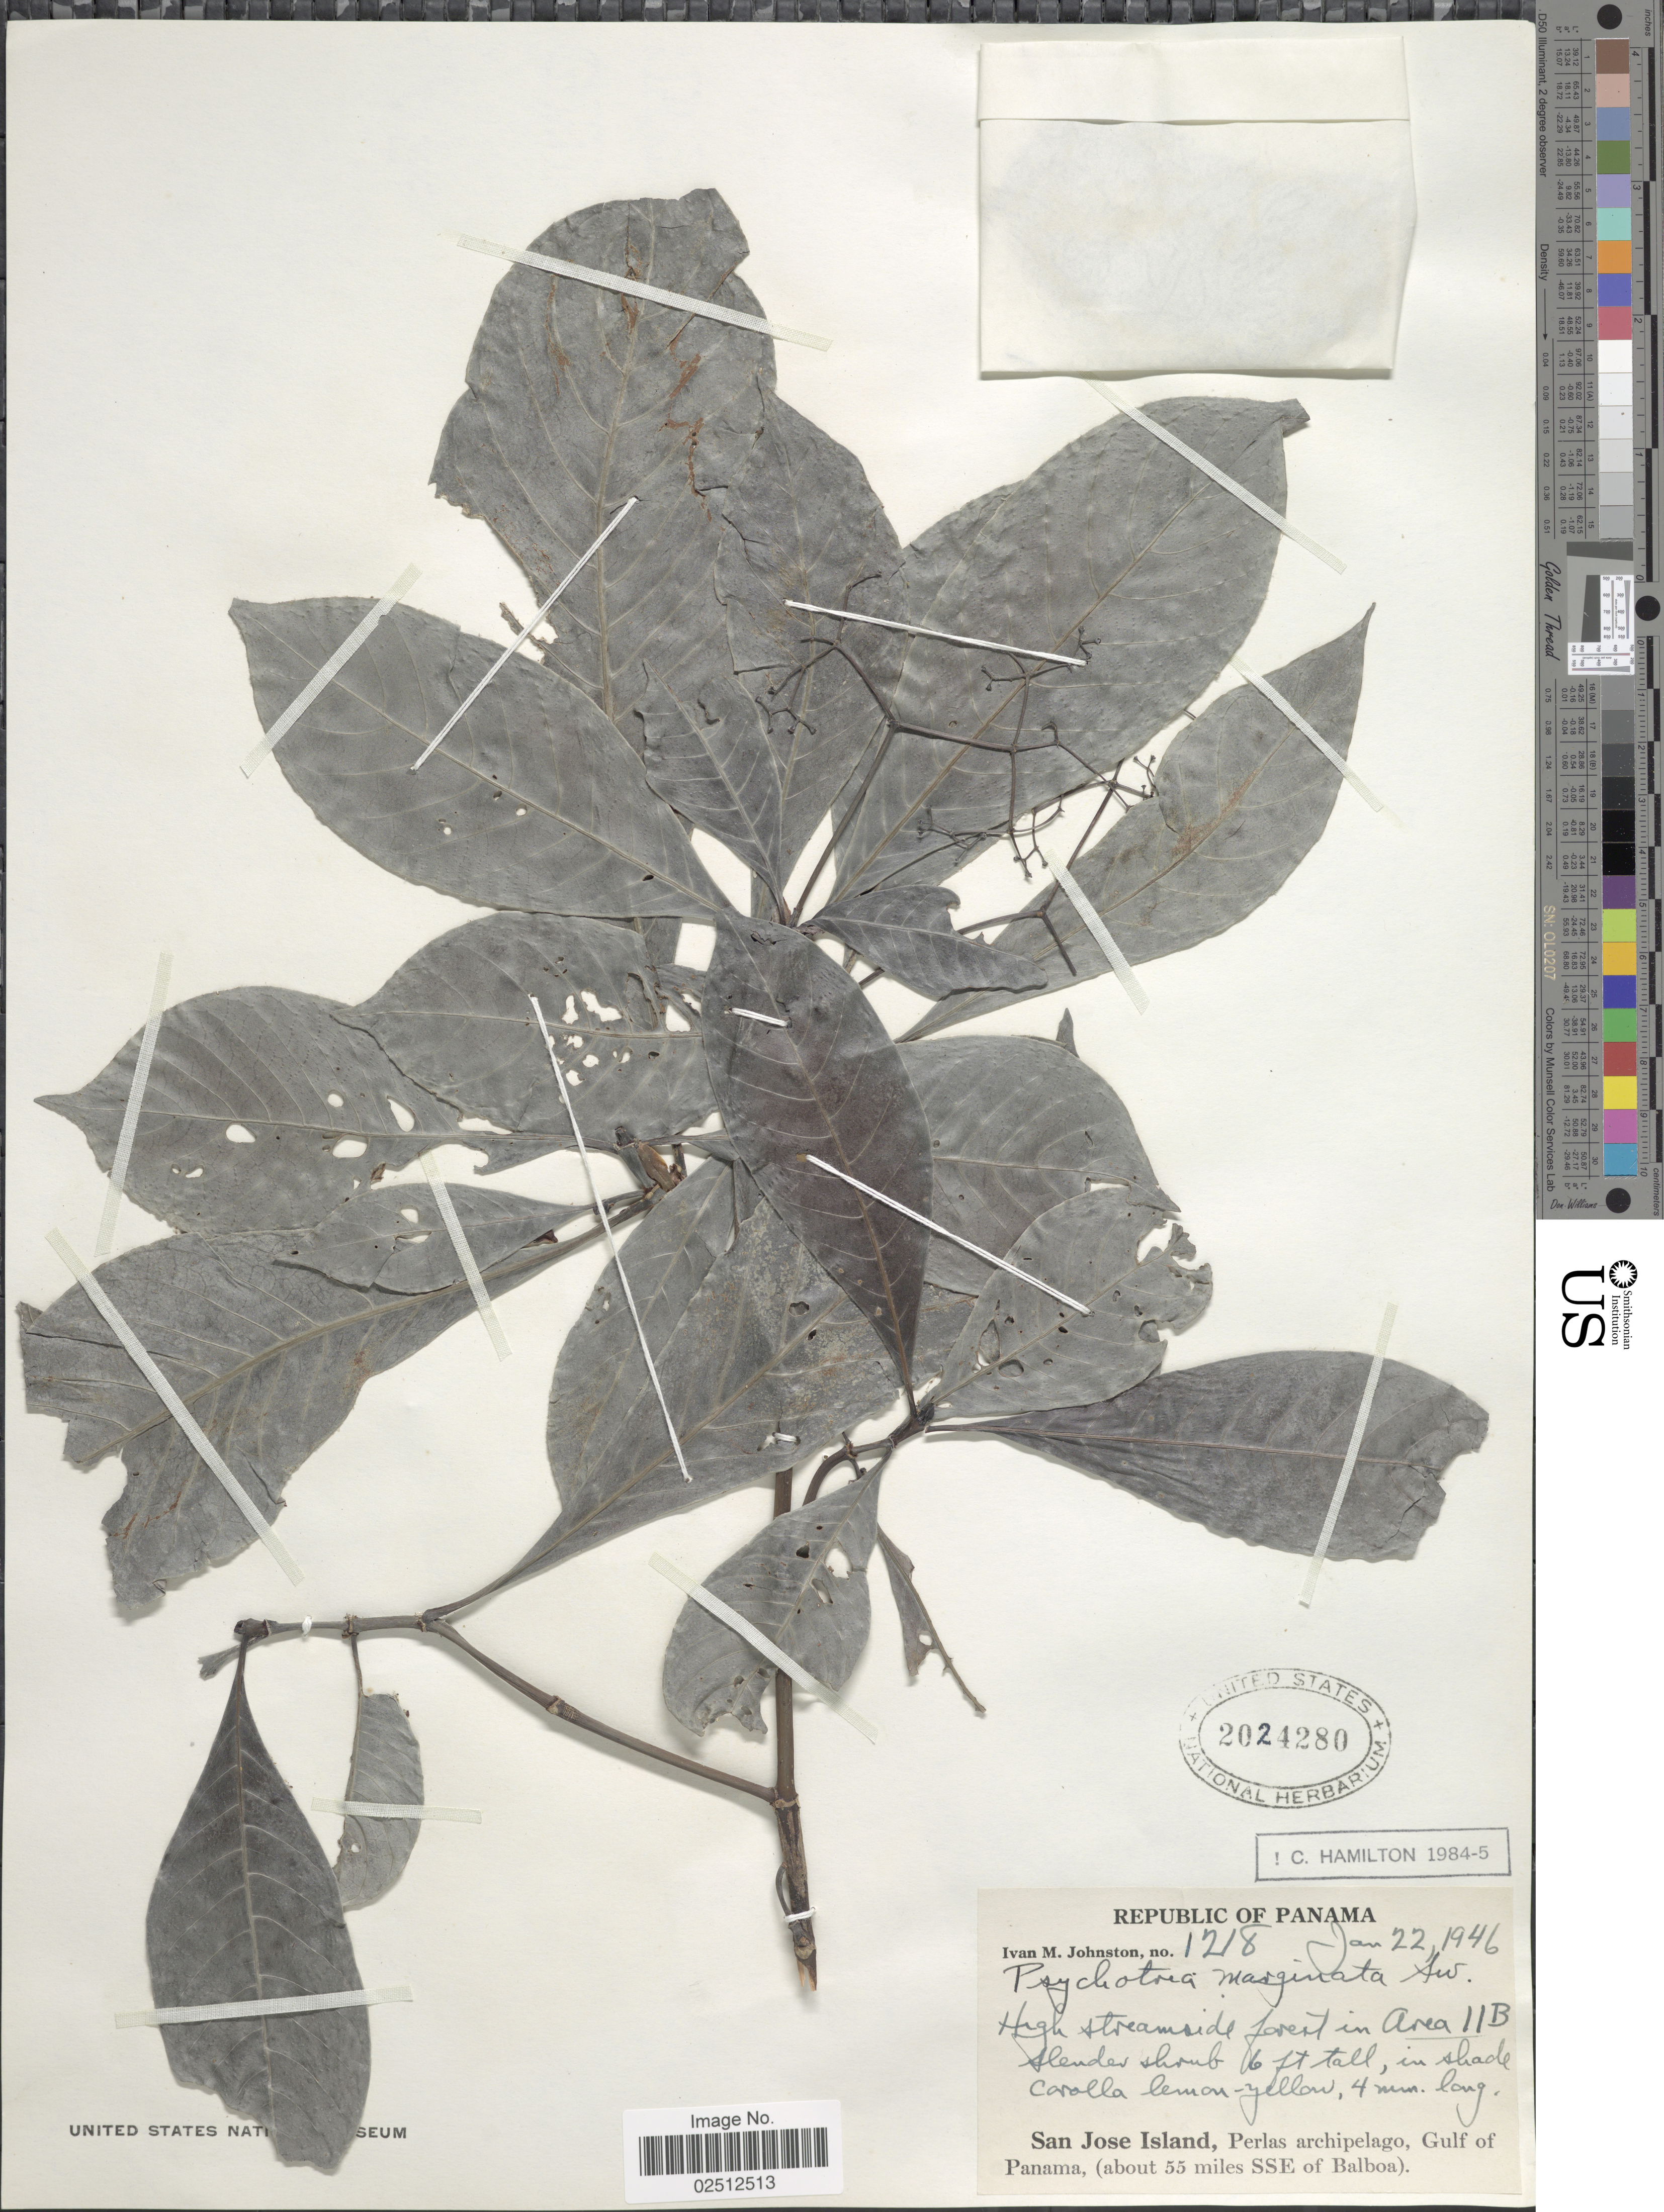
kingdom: Plantae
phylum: Tracheophyta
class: Magnoliopsida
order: Gentianales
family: Rubiaceae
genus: Psychotria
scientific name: Psychotria marginata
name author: Sw.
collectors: I.M. Johnston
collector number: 1218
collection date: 1946-01-22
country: Panama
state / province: Panamá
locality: San Jose Island, Perlas archipelago, Gulf of Panama (about 55 miles SSE of Balboa)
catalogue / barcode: US 2024280